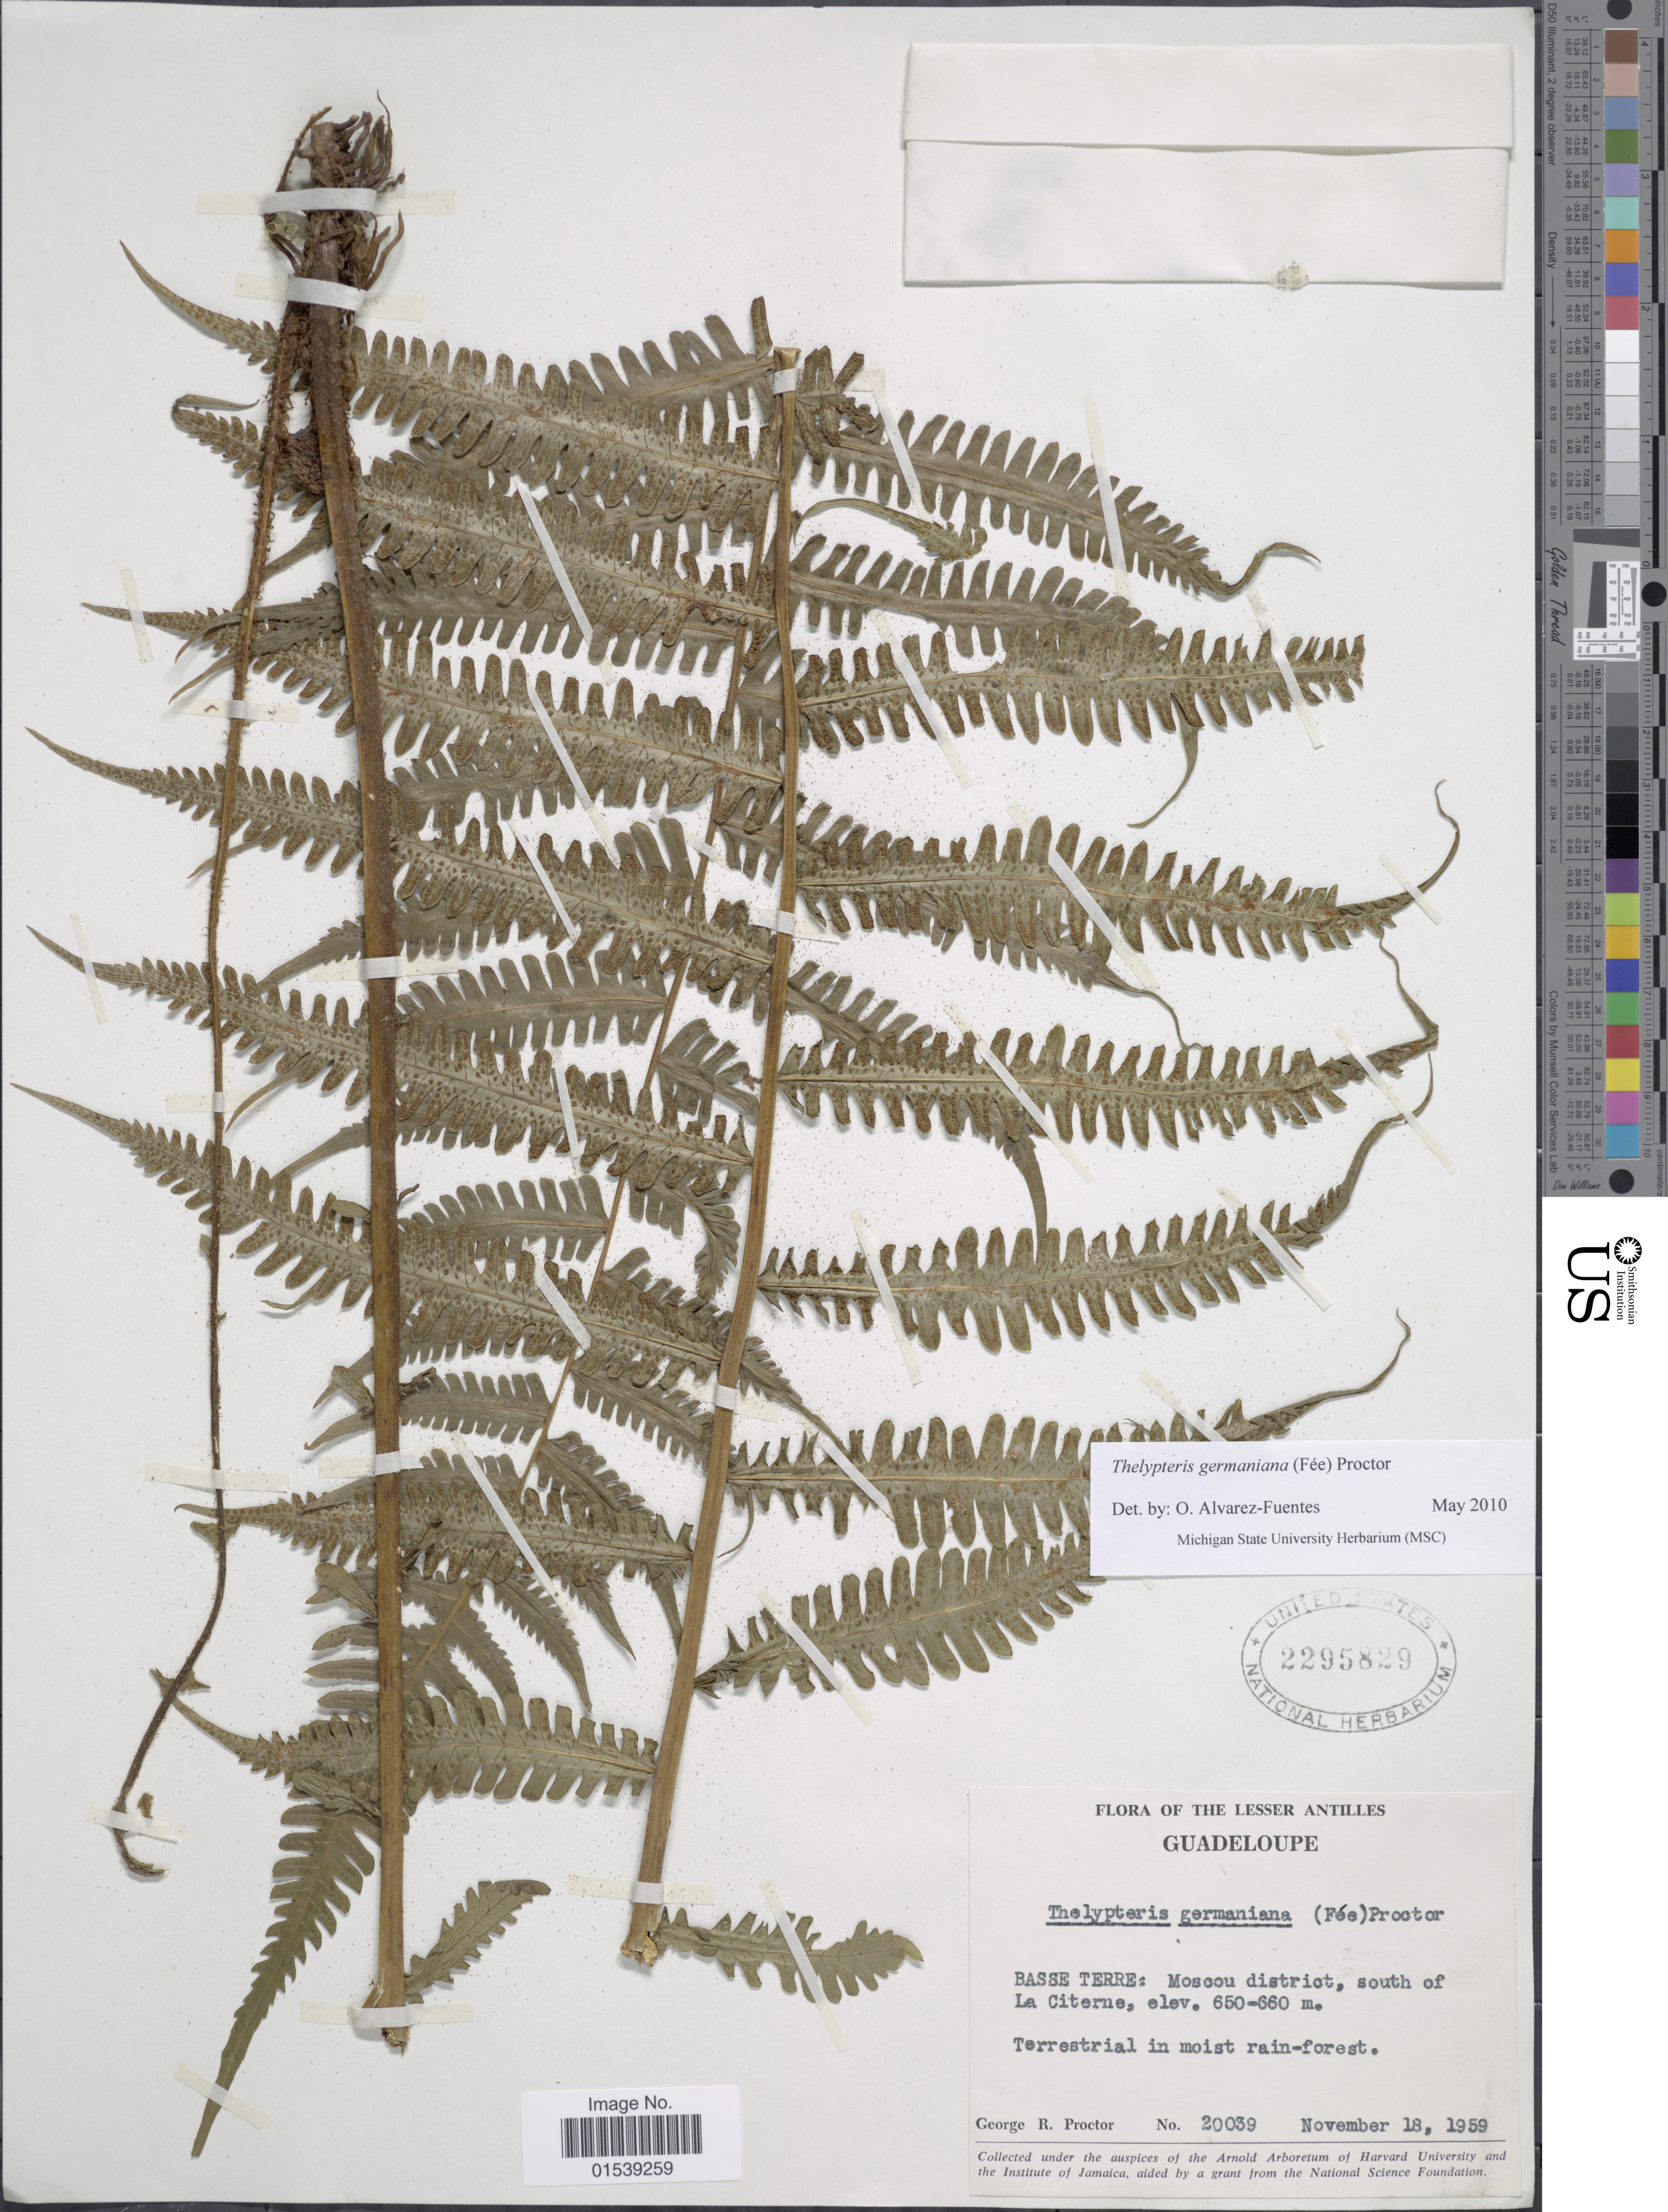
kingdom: Plantae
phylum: Tracheophyta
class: Polypodiopsida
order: Polypodiales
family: Thelypteridaceae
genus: Amauropelta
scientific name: Amauropelta germaniana (Fée) comb. nov., ined. 2015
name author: (Fée)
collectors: G. R. Proctor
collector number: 20039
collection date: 1959-11-18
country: Guadeloupe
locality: Basse Terre: Moscou district, south of La Citerne, Lesser Antilles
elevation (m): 650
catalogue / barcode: US 2295829